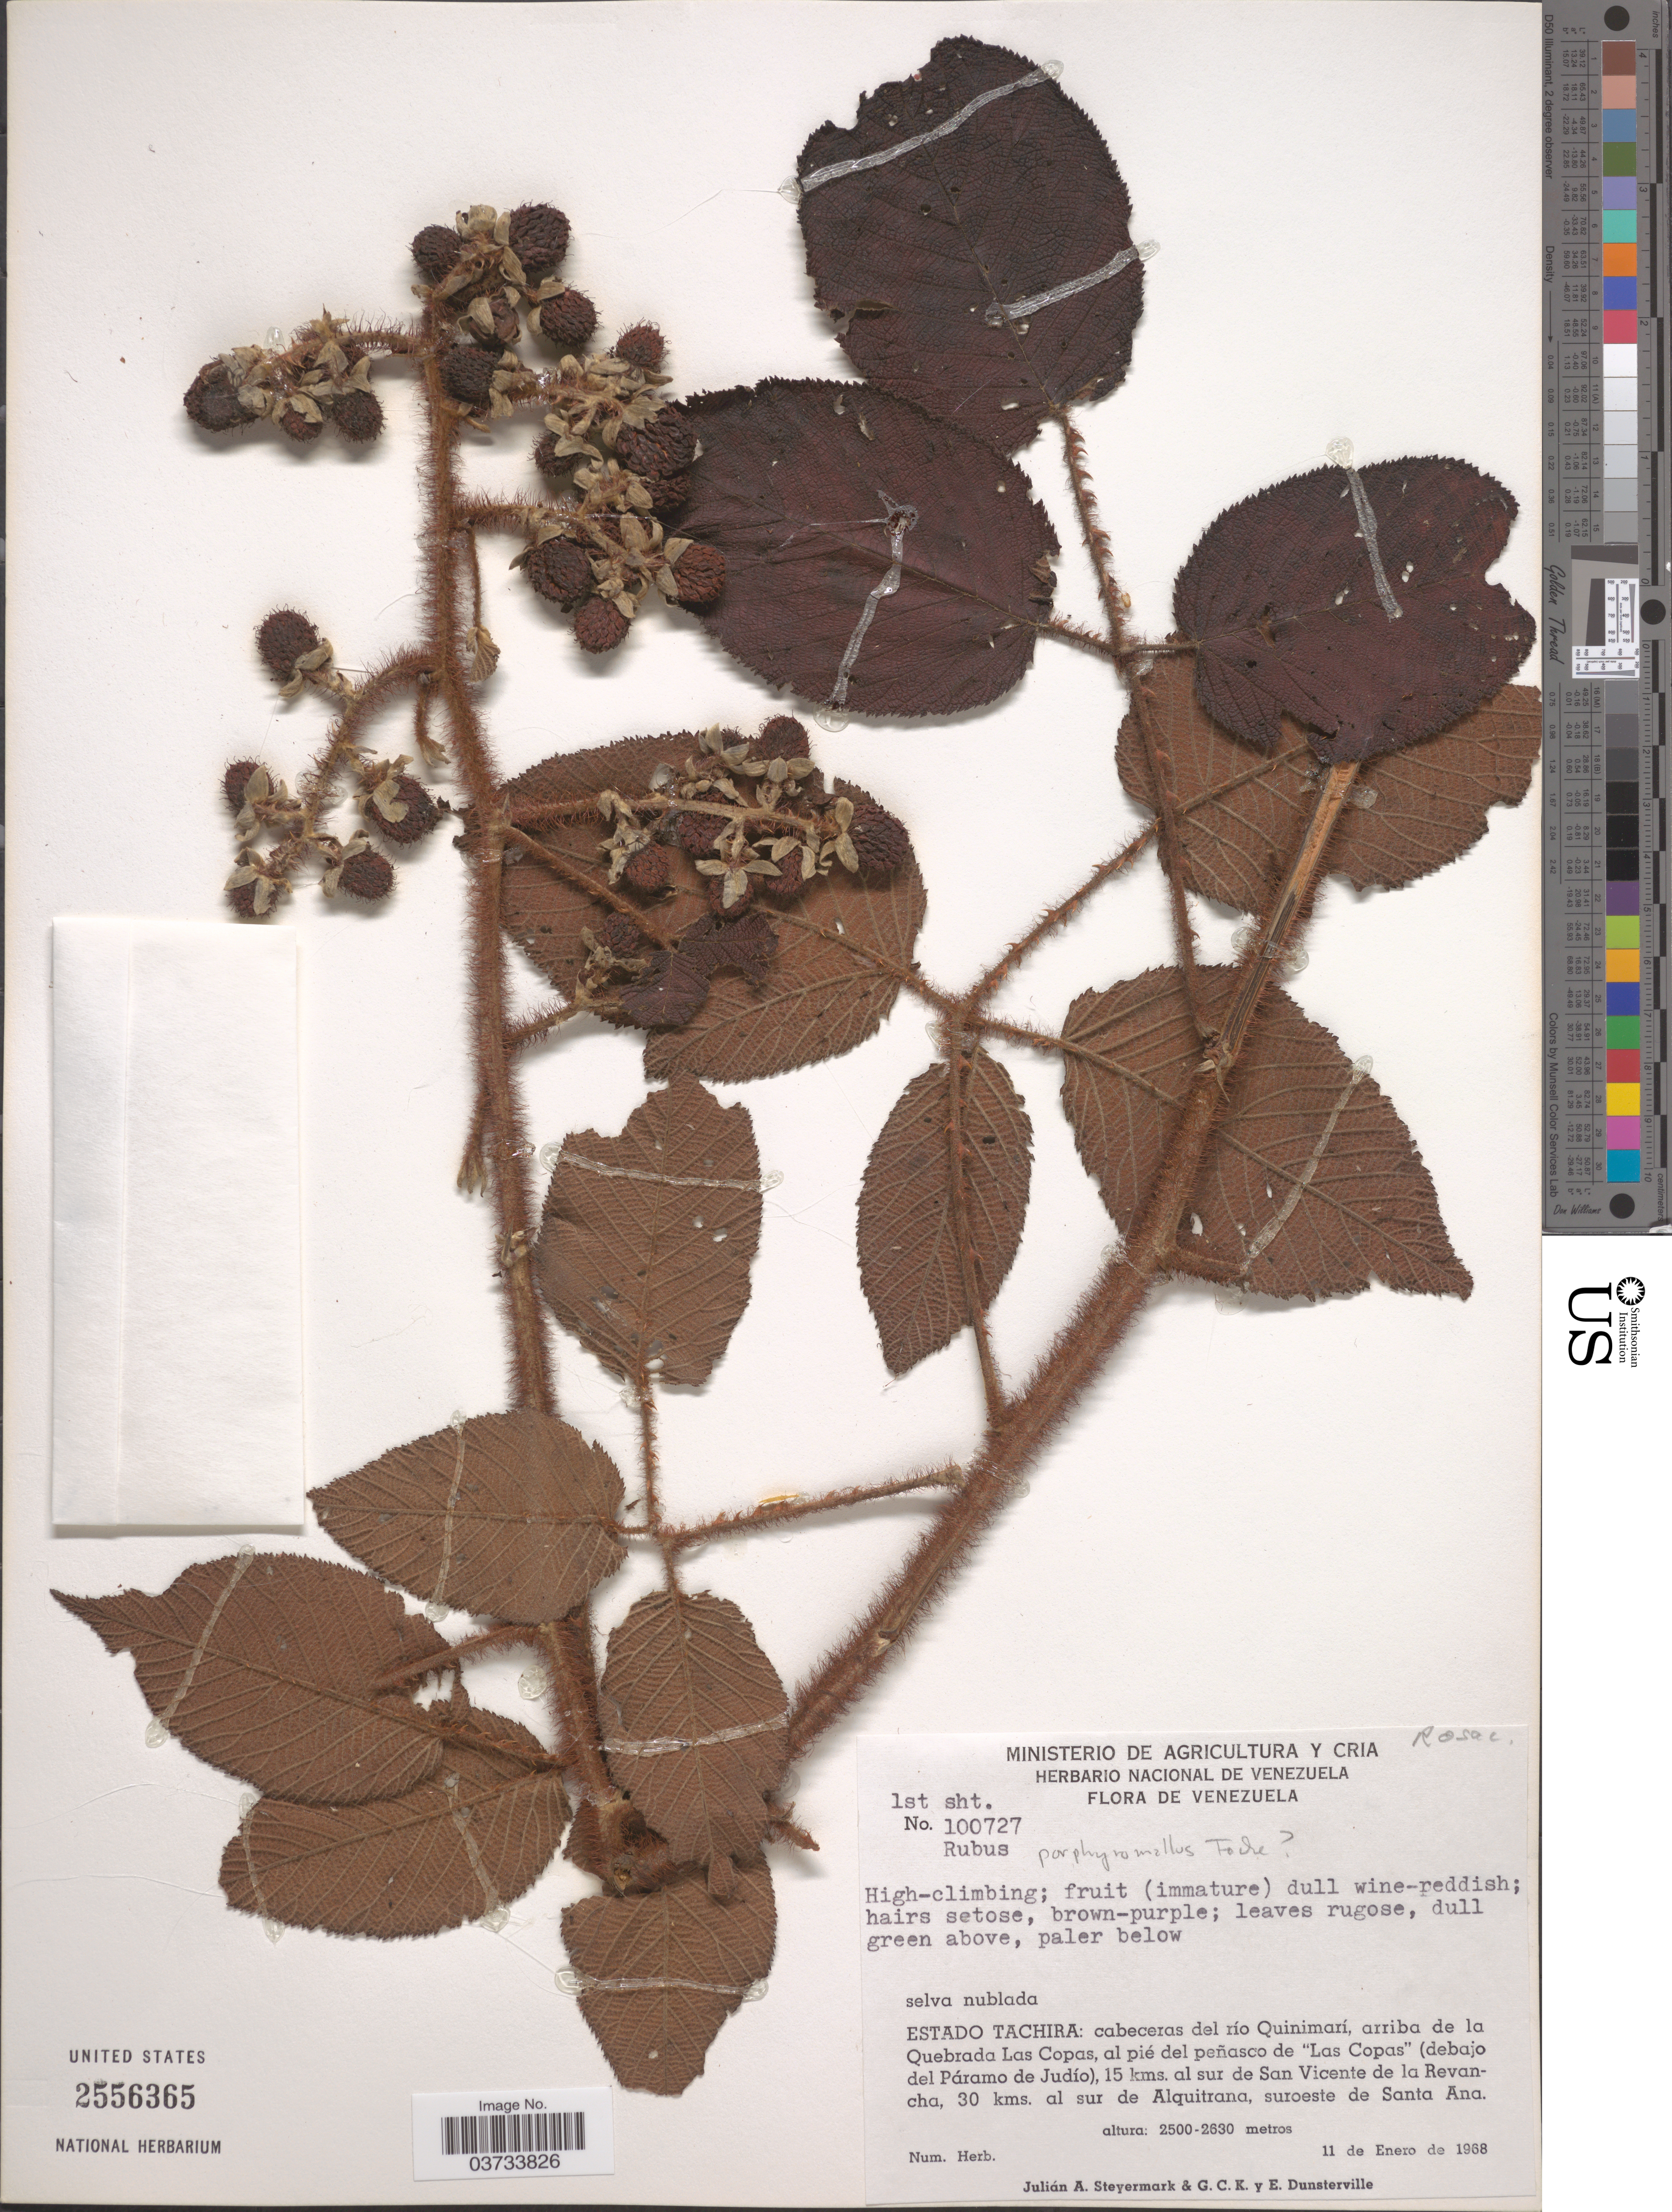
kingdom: Plantae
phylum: Tracheophyta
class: Magnoliopsida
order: Rosales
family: Rosaceae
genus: Rubus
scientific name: Rubus sp.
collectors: J. Steyermark, G. C. K. Dunsterville & E. Dunsterville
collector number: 100727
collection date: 1968-01-11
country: Venezuela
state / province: Tachira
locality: Estado Tachira: cabeceras del río Quinimarí, arriba de la Quebrada Las Copas, al pié del peñasco de "Las Copas" (debajo del Páramo de Judío), 15 kms. al sur de San Vicente de la Revancha, 30 kms. al sur de Alquitrana, suroeste de Santa Ana.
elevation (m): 2500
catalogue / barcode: US 2556365